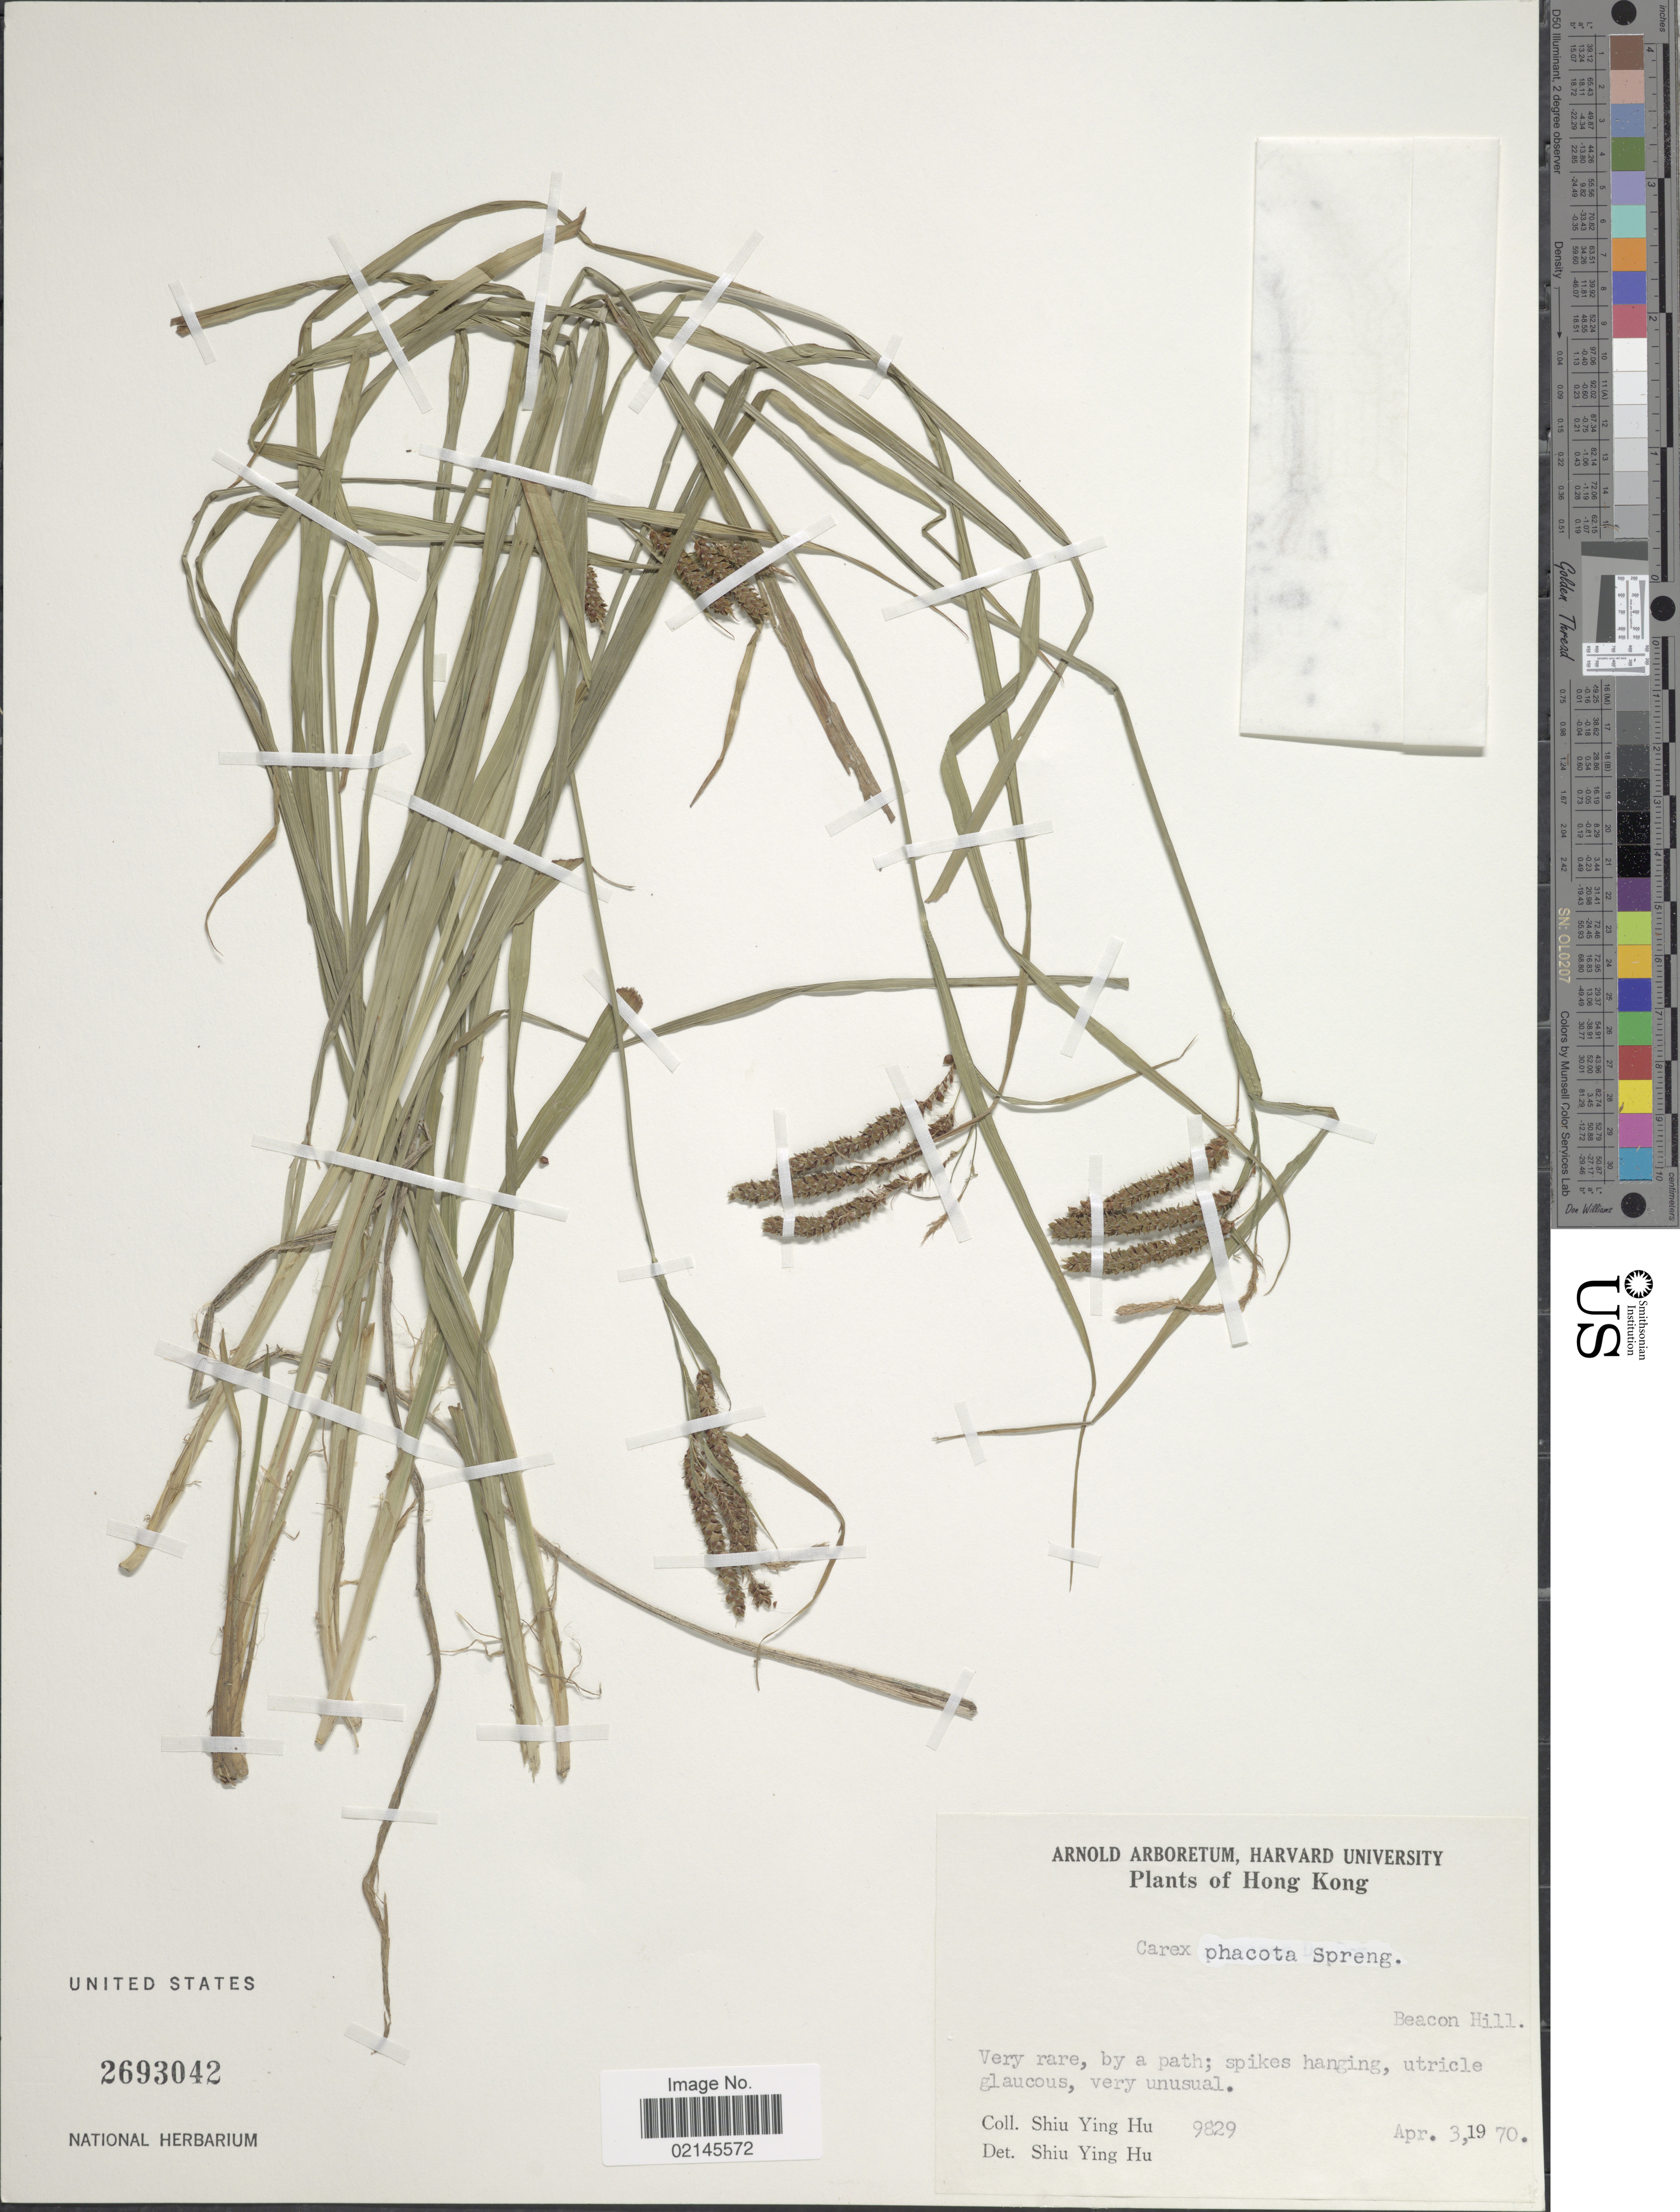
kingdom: Plantae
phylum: Tracheophyta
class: Liliopsida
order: Poales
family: Cyperaceae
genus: Carex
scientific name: Carex phacota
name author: Spreng.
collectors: S. Y. Hu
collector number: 9829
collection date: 1970-04-03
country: China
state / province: Hong Kong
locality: Beacon Hill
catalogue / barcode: US 2693042